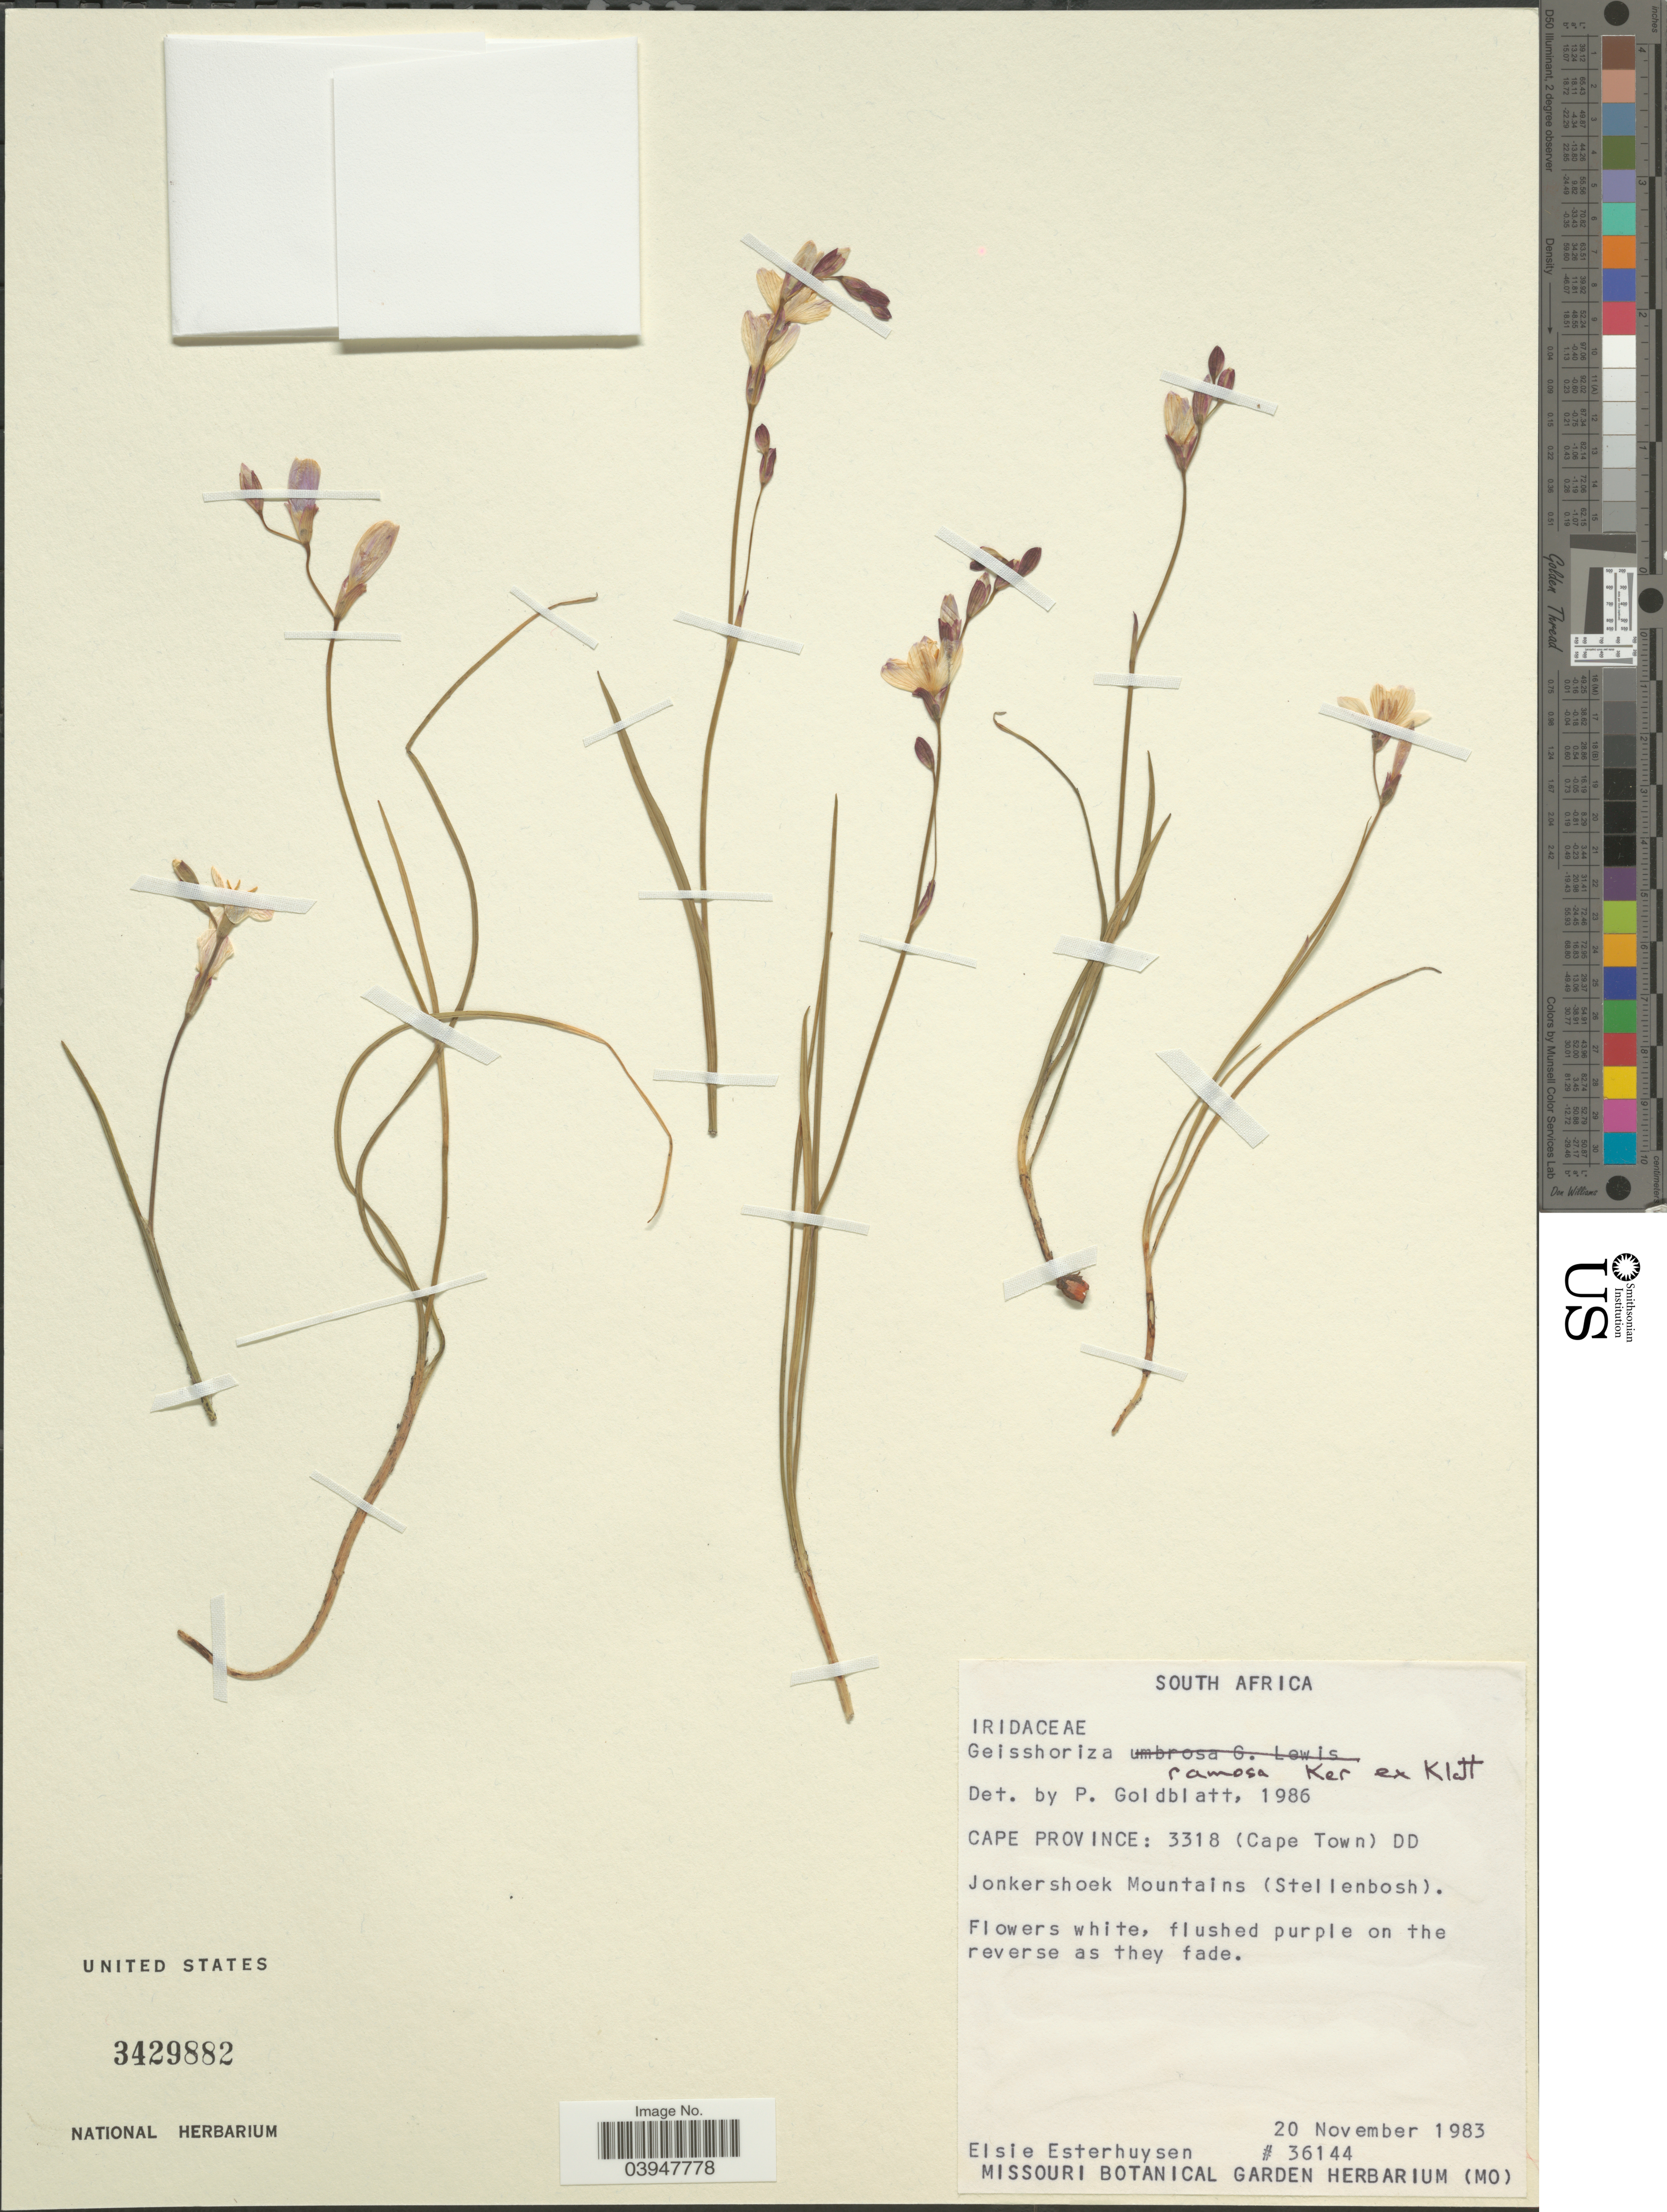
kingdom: Plantae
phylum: Tracheophyta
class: Liliopsida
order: Asparagales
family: Iridaceae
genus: Geissorhiza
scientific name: Geissorhiza ramosa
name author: Ker Gawl. ex Klatt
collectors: E. E. Esterhuysen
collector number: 36144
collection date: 1983-11-20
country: South Africa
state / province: Western Cape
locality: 3318 (Cape Town) DD. Jonkershoek Mountains (Stellenbosh).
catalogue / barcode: US 3429882